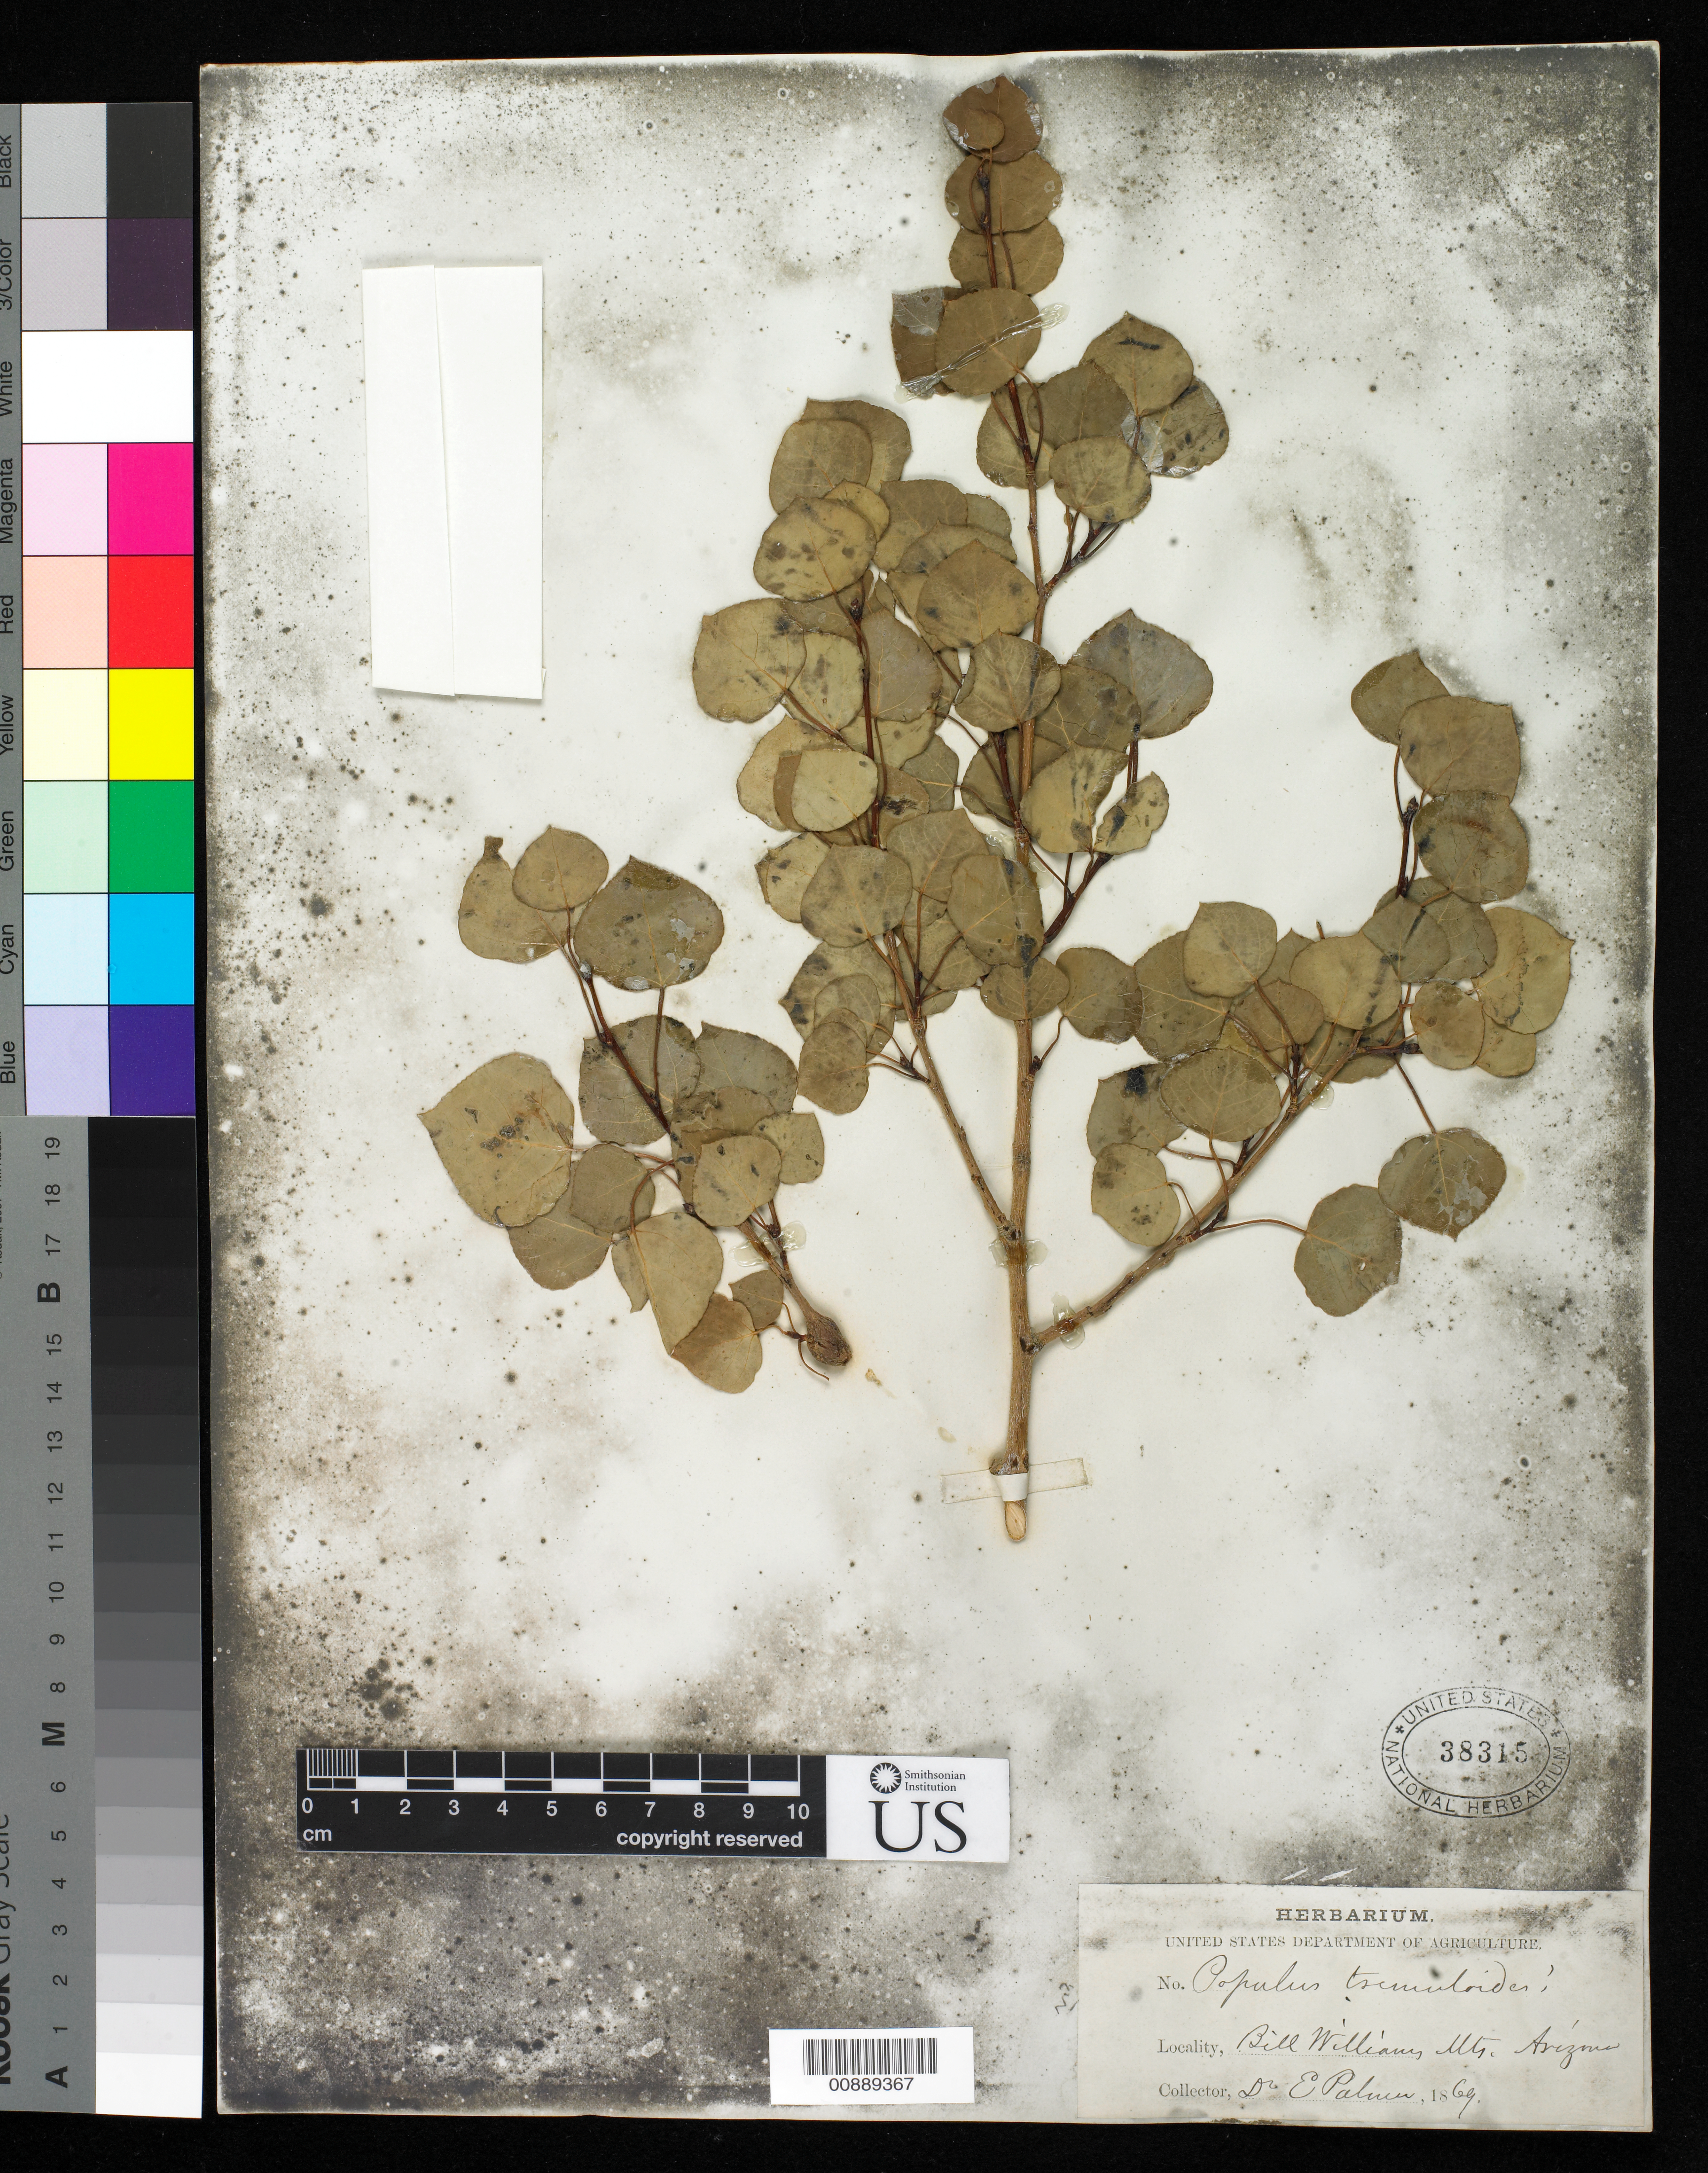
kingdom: Plantae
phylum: Tracheophyta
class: Magnoliopsida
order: Malpighiales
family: Salicaceae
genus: Populus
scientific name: Populus tremuloides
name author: Michx.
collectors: E. Palmer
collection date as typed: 1869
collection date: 1869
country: United States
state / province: Arizona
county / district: Coconino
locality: Bill Williams Mts.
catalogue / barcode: US 38315